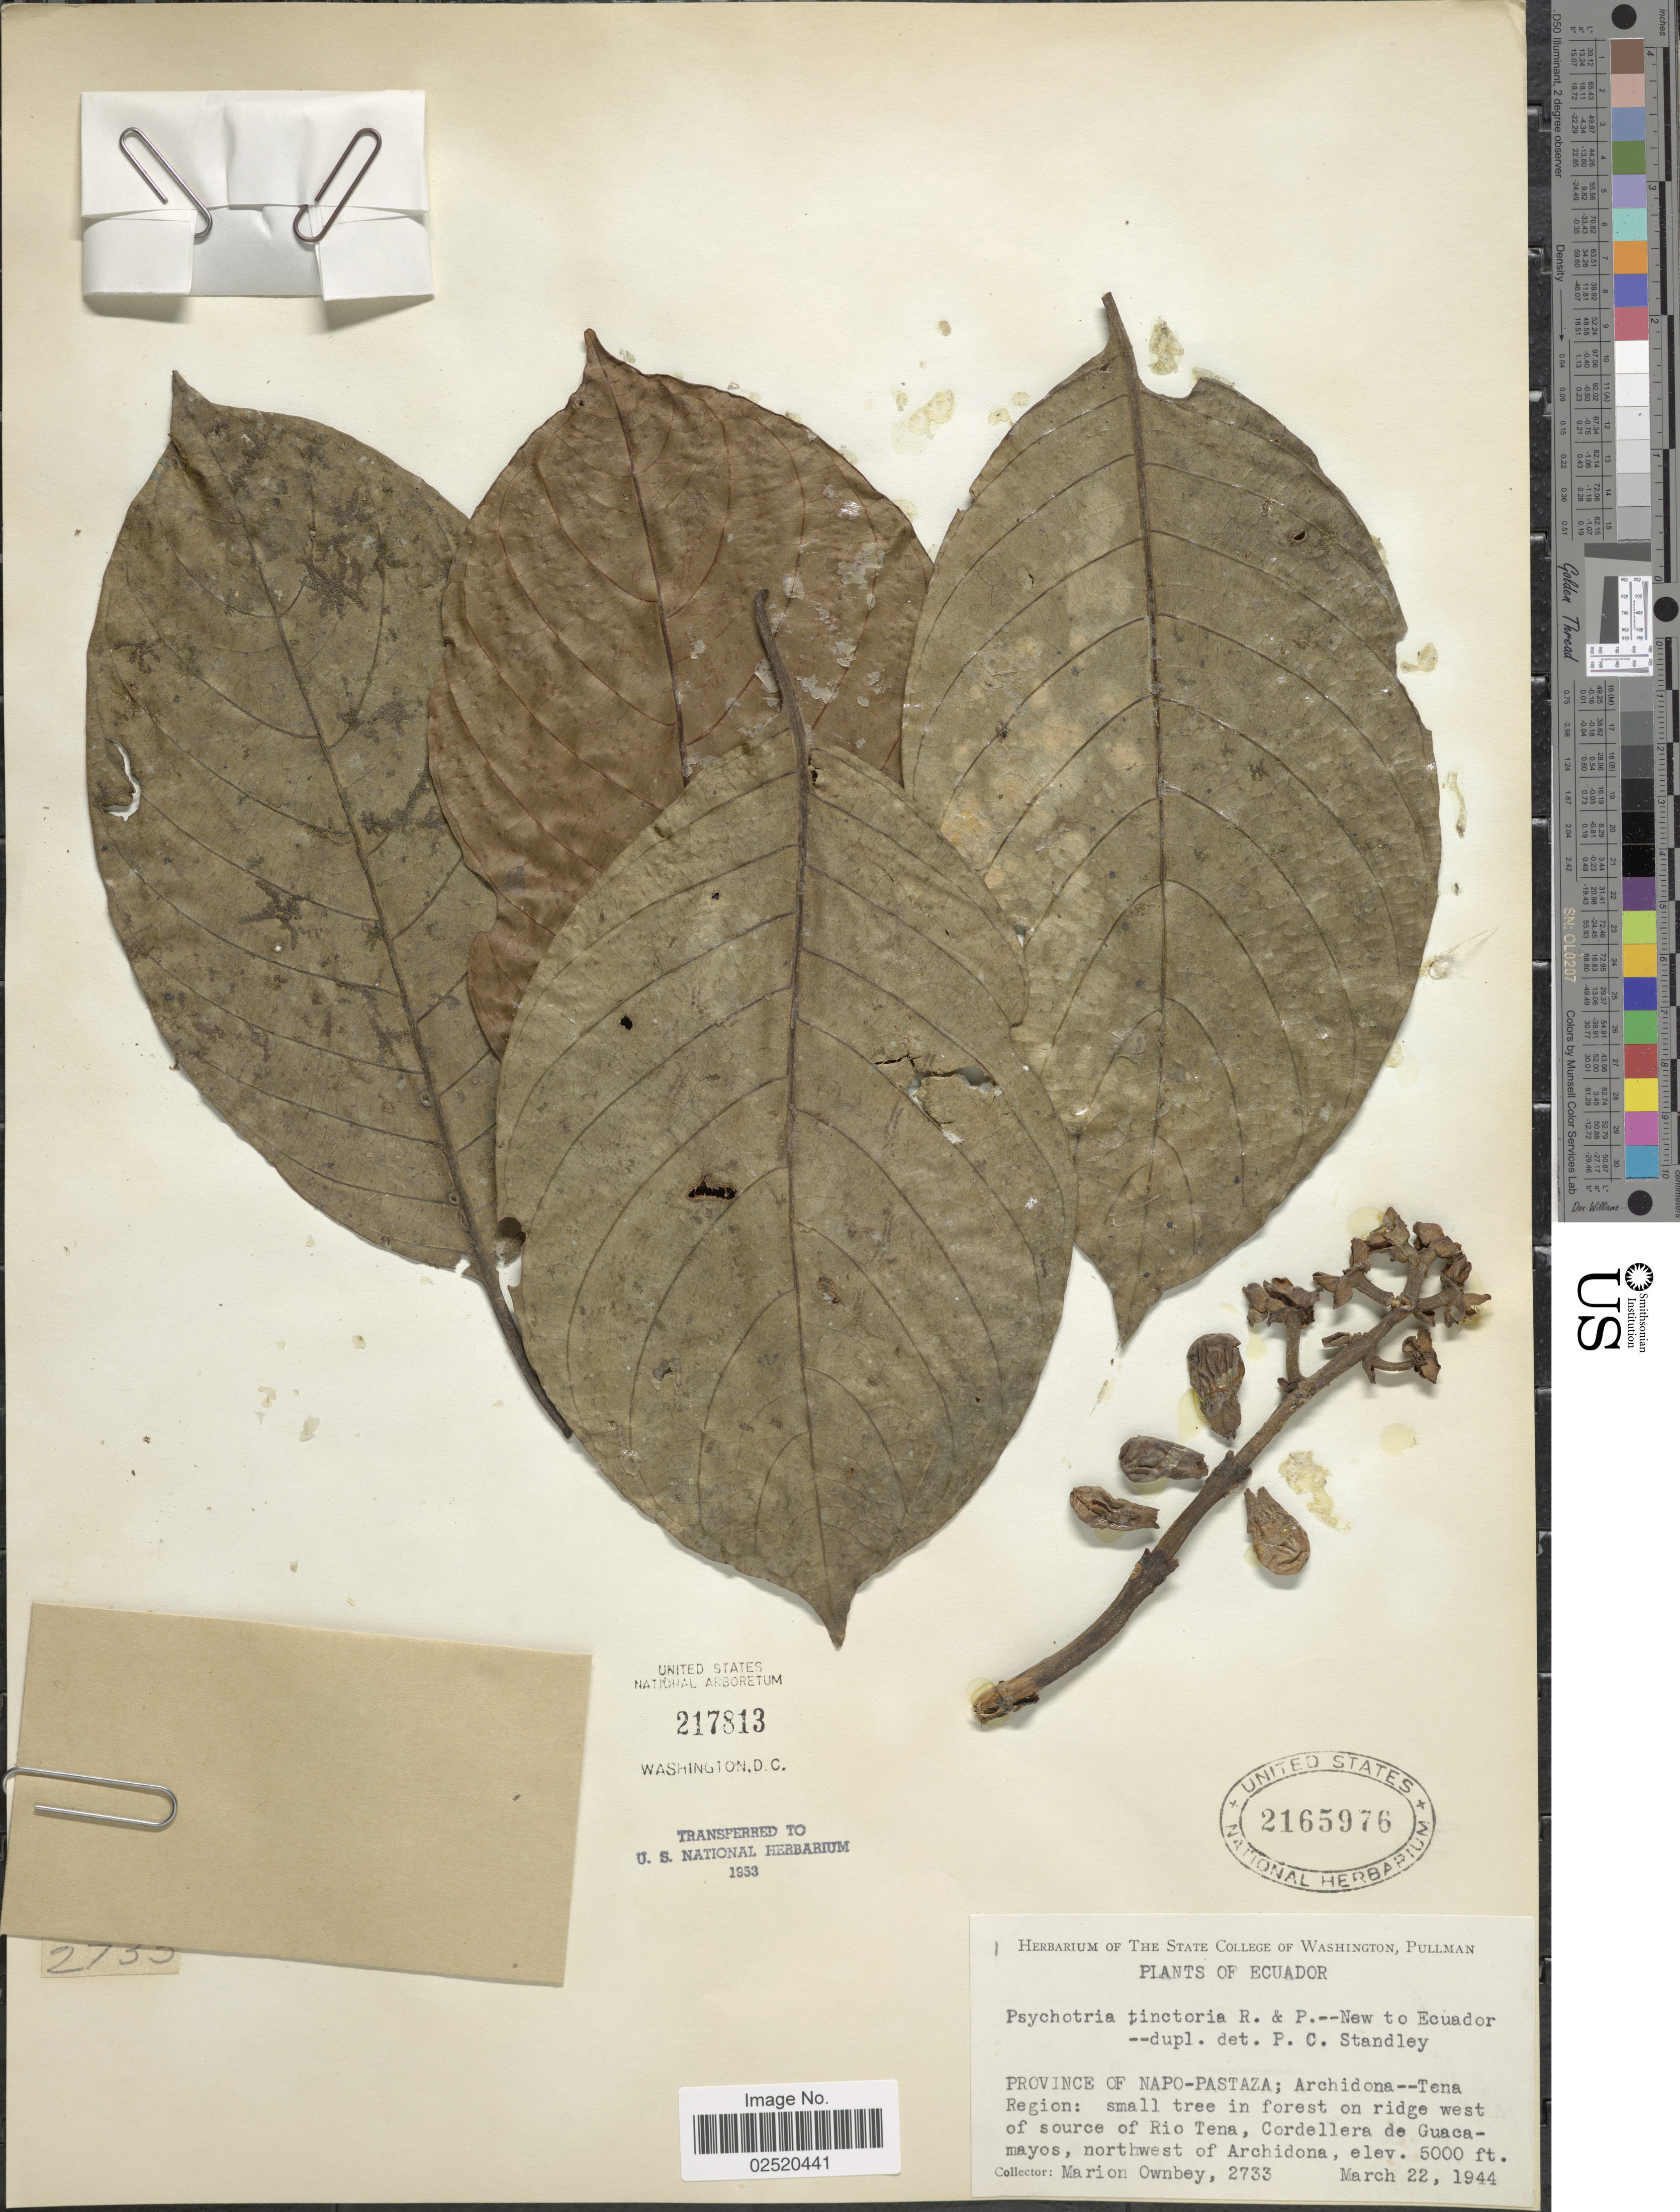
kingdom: Plantae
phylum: Tracheophyta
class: Magnoliopsida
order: Gentianales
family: Rubiaceae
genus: Psychotria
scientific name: Psychotria tinctoria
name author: Ruiz & Pav.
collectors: F. M. Ownbey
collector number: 2733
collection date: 1944-03-22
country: Ecuador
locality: Province of Napo-Pastaza; Archidona--Tena Region: west of source of Rio Tena, Cordellera de Guacamayos, northwest of Archidona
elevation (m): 1524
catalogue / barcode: US 2165976